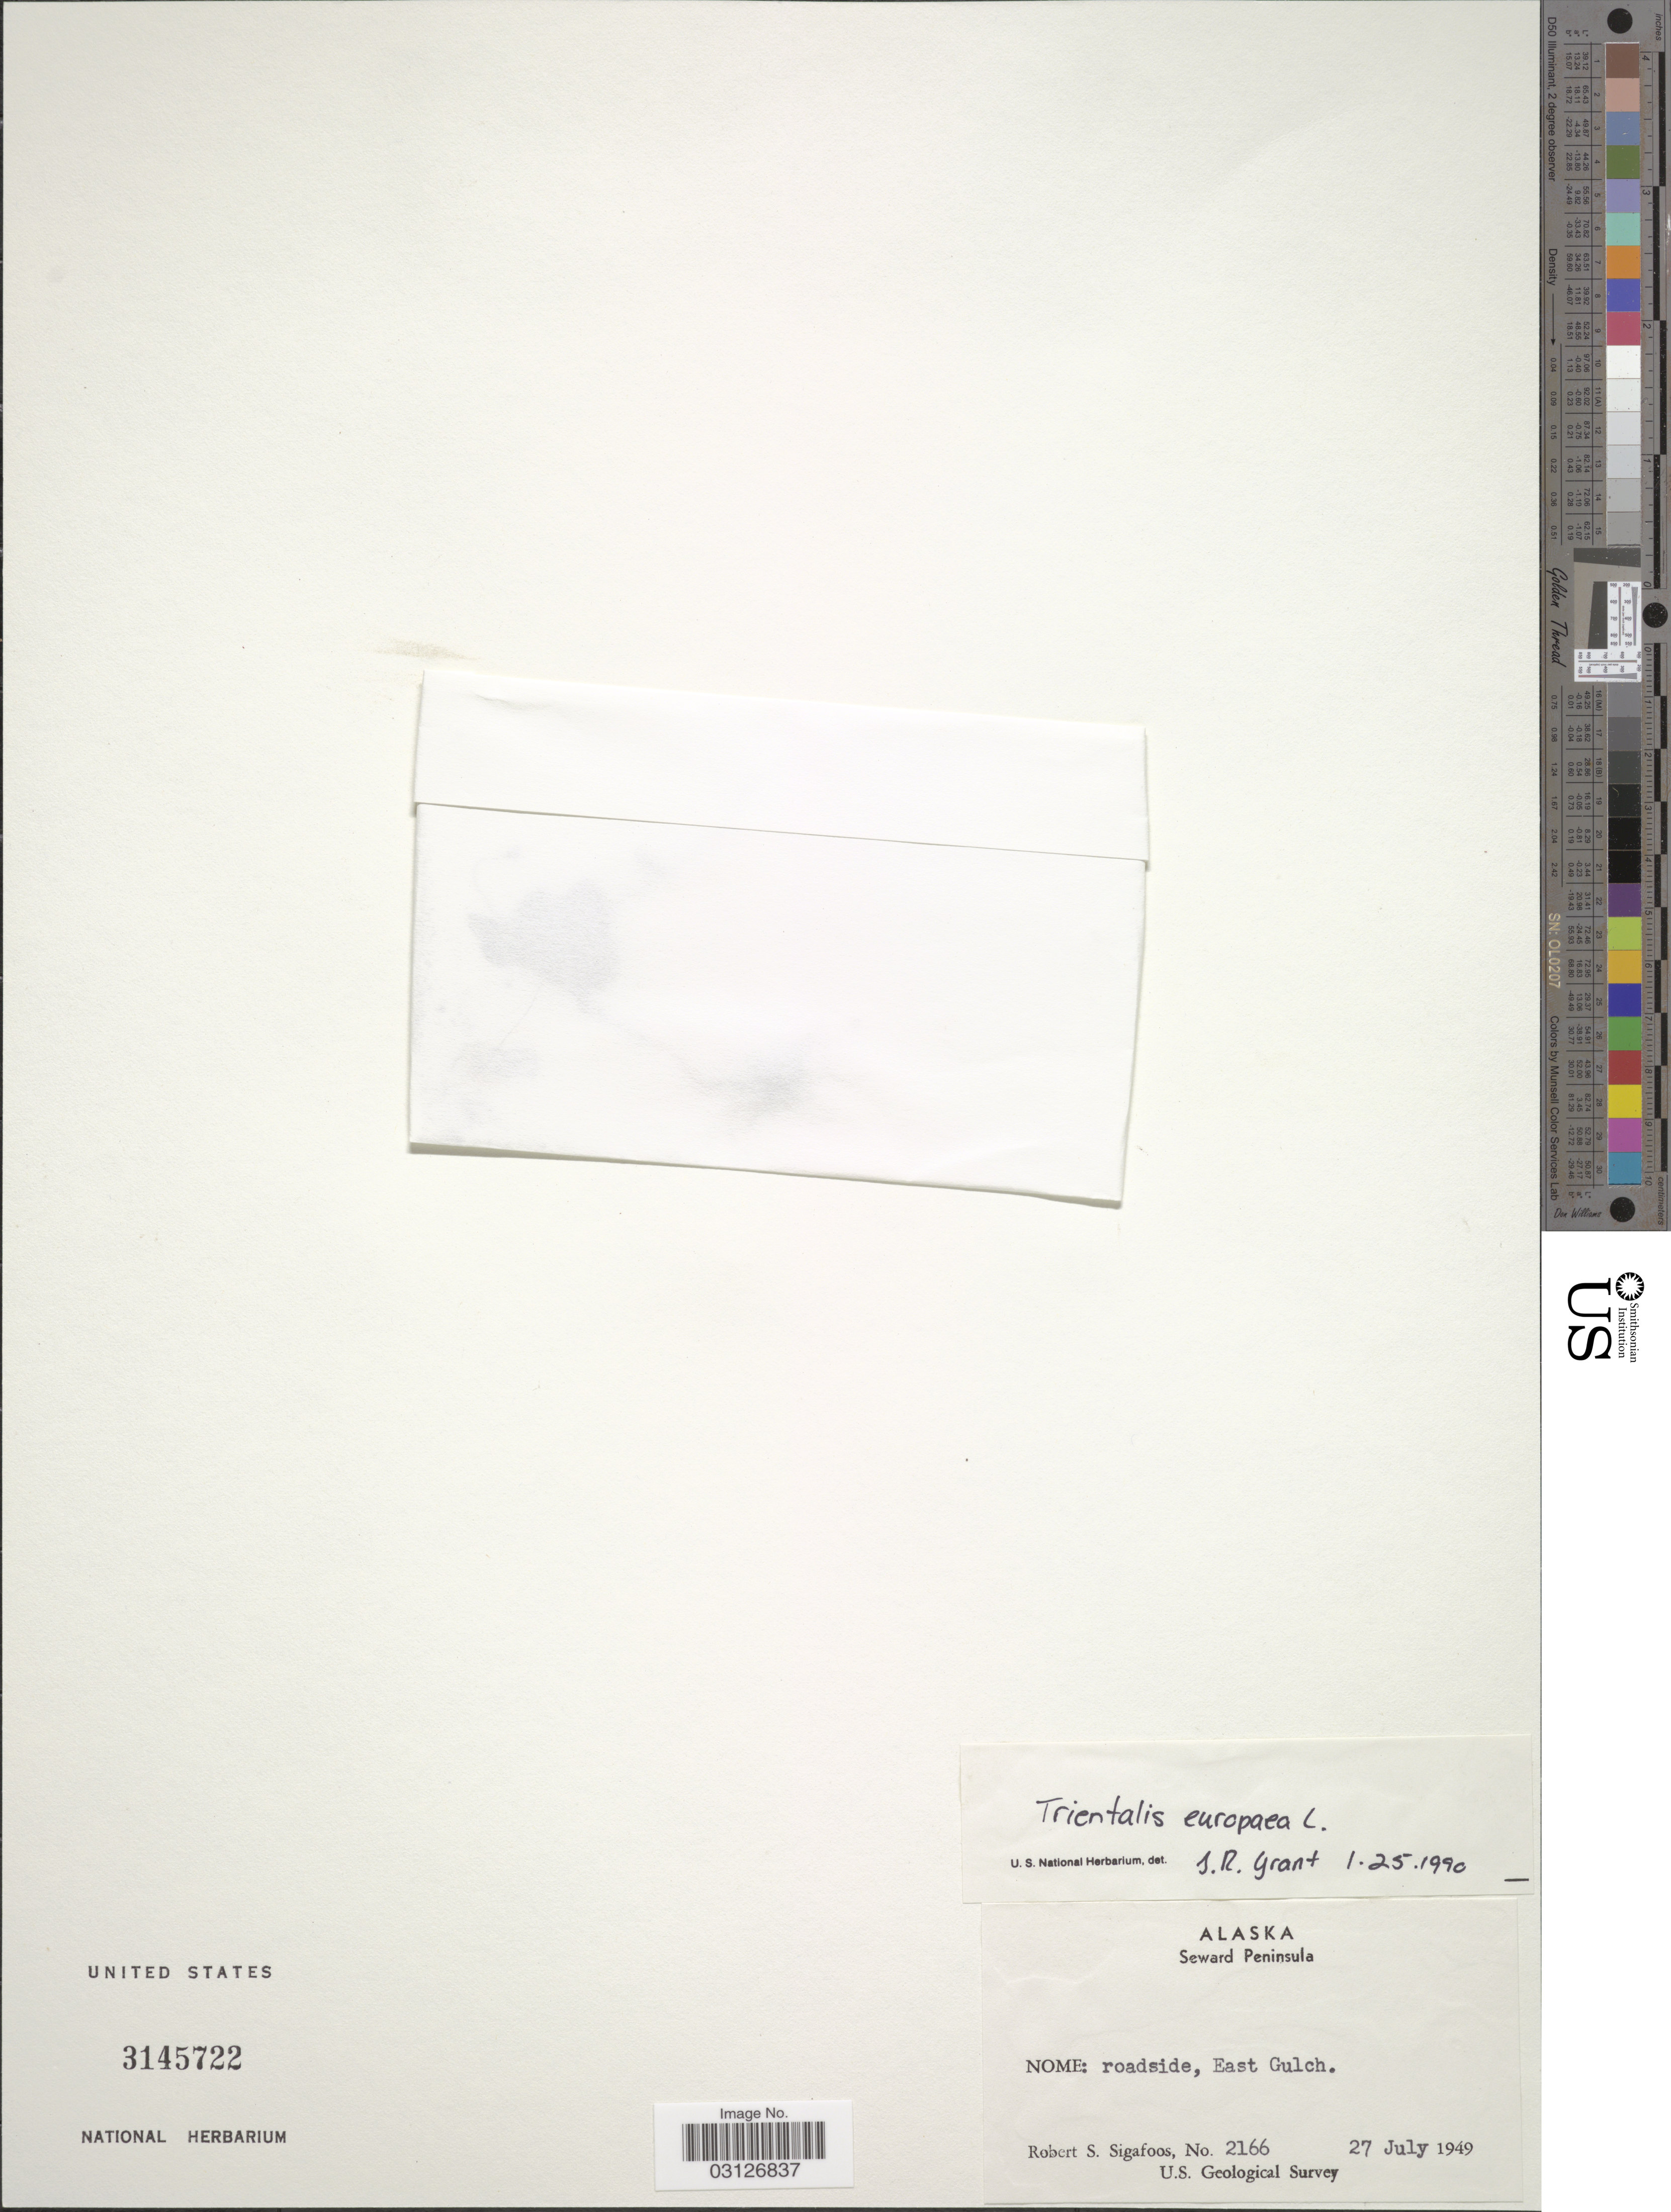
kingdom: Plantae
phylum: Tracheophyta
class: Magnoliopsida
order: Ericales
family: Primulaceae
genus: Trientalis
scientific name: Trientalis europaea subsp. arctica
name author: (Fisch. ex Hook.) Hultén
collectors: R. Sigafoos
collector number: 2166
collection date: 1949-07-27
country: United States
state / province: Alaska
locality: Seward Peninsula. Nome: roadside, East Gulch.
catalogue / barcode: US 3145722